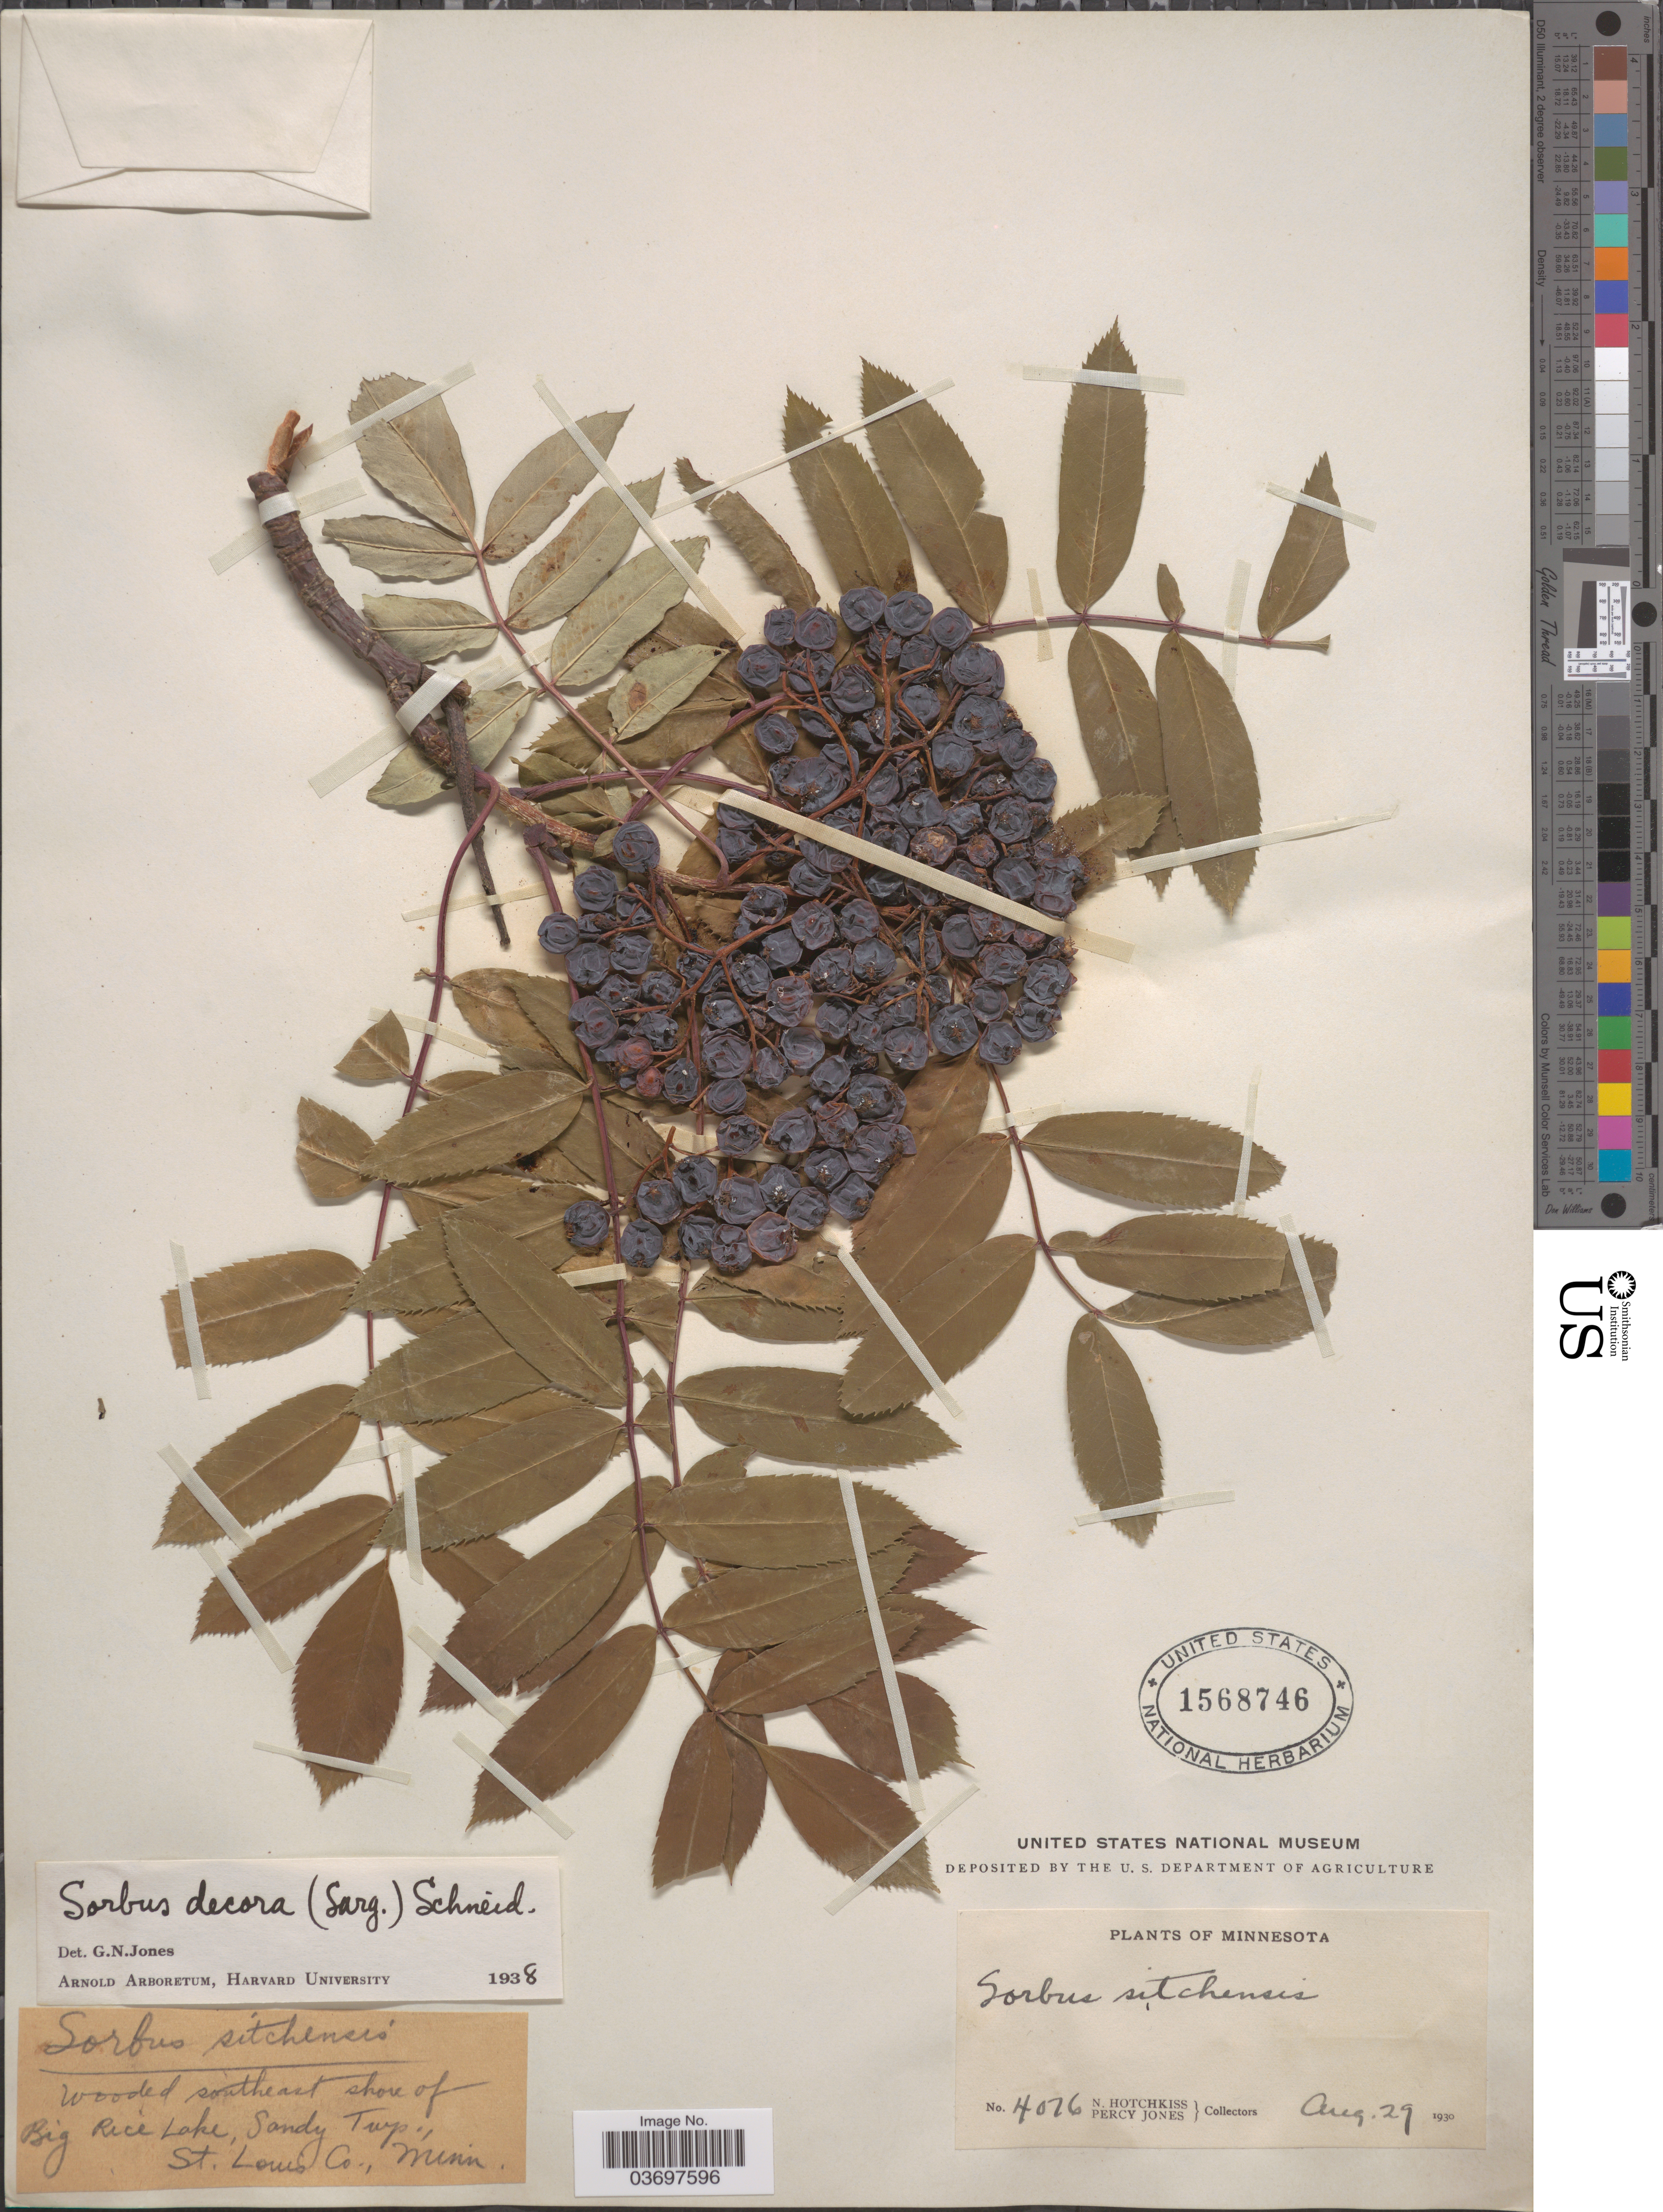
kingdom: Plantae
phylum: Tracheophyta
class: Magnoliopsida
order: Rosales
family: Rosaceae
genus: Sorbus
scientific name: Sorbus decora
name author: (Sarg.) C.K. Schneid.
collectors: N. Hotchkiss & P. Jones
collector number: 4076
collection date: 1930-08-29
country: United States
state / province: Minnesota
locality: Wooded southeast shore of Big Rice Lake, Sandy Twp., St. Louis Co.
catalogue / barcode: US 1568746